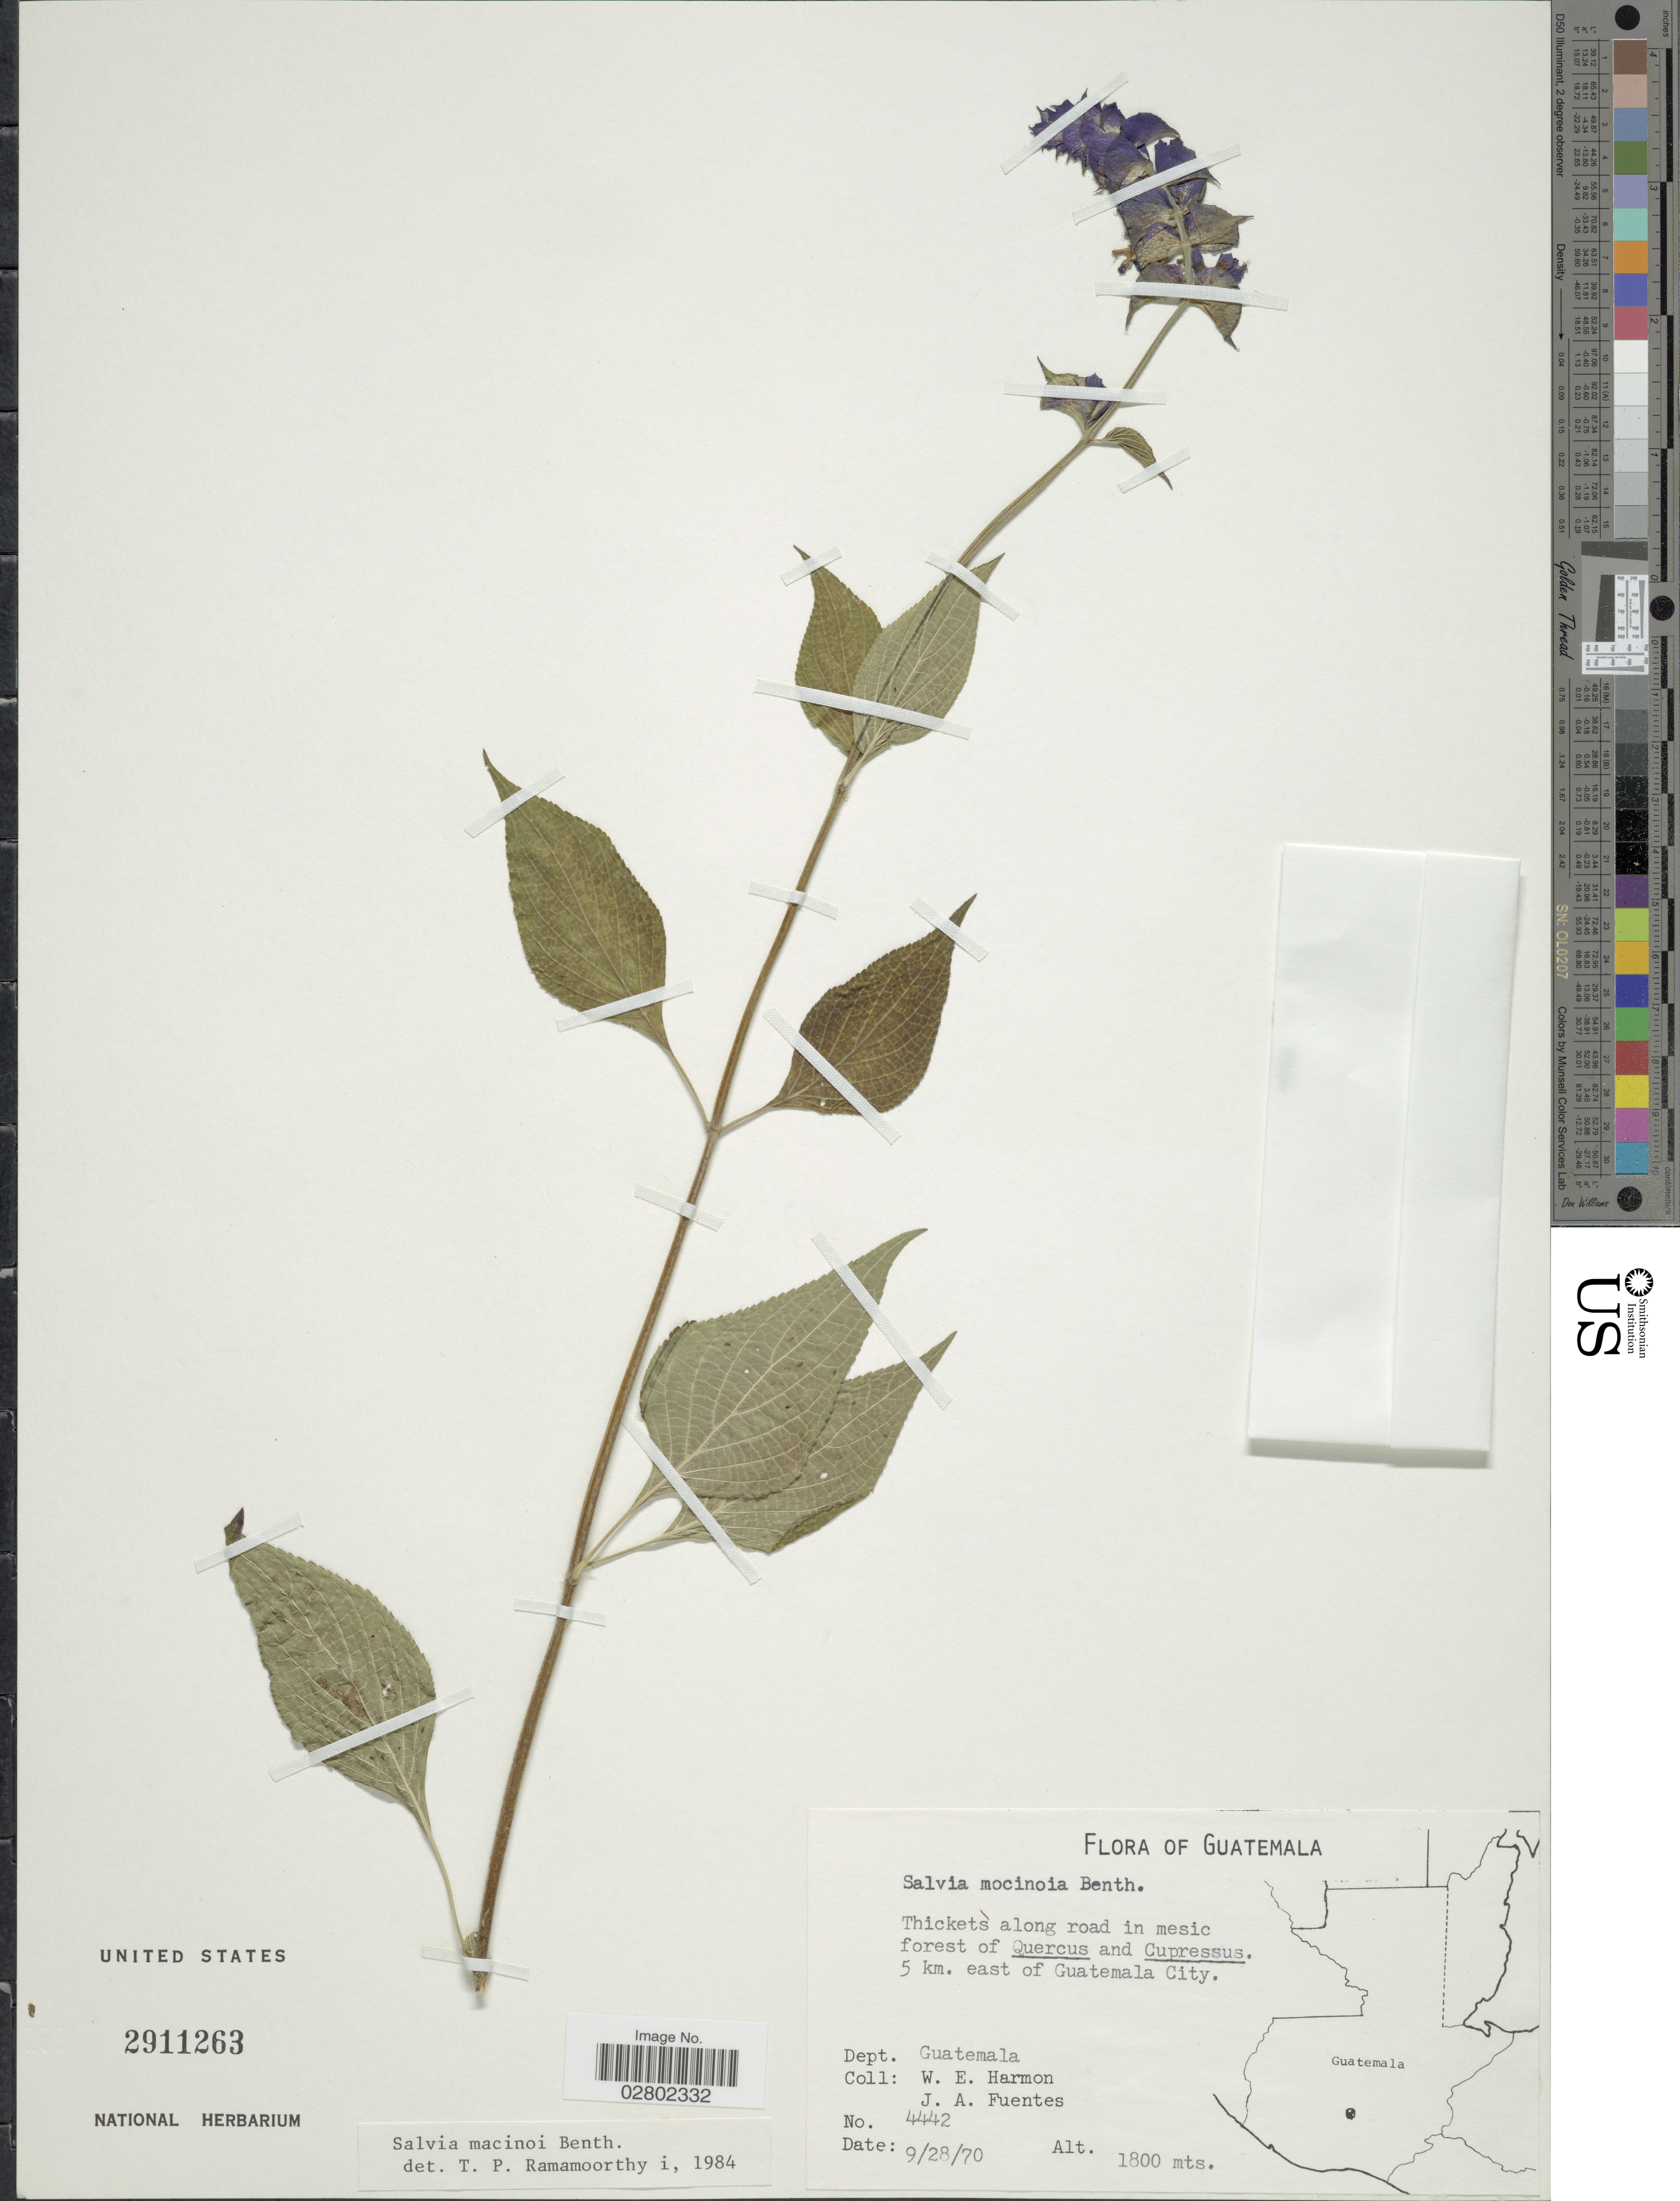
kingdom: Plantae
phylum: Tracheophyta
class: Magnoliopsida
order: Lamiales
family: Lamiaceae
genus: Salvia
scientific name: Salvia mocinoi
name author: Benth.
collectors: W. E. Harmon & J. Fuentes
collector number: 4442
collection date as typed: Transcribed d/m/y: 28/9/70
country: Guatemala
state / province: Guatemala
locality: Thickets along road in mesic forest of Quercus and Cupressus. 5 km. east of Guatemala City. Dept. Guatemala.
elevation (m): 1800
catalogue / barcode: US 2911263